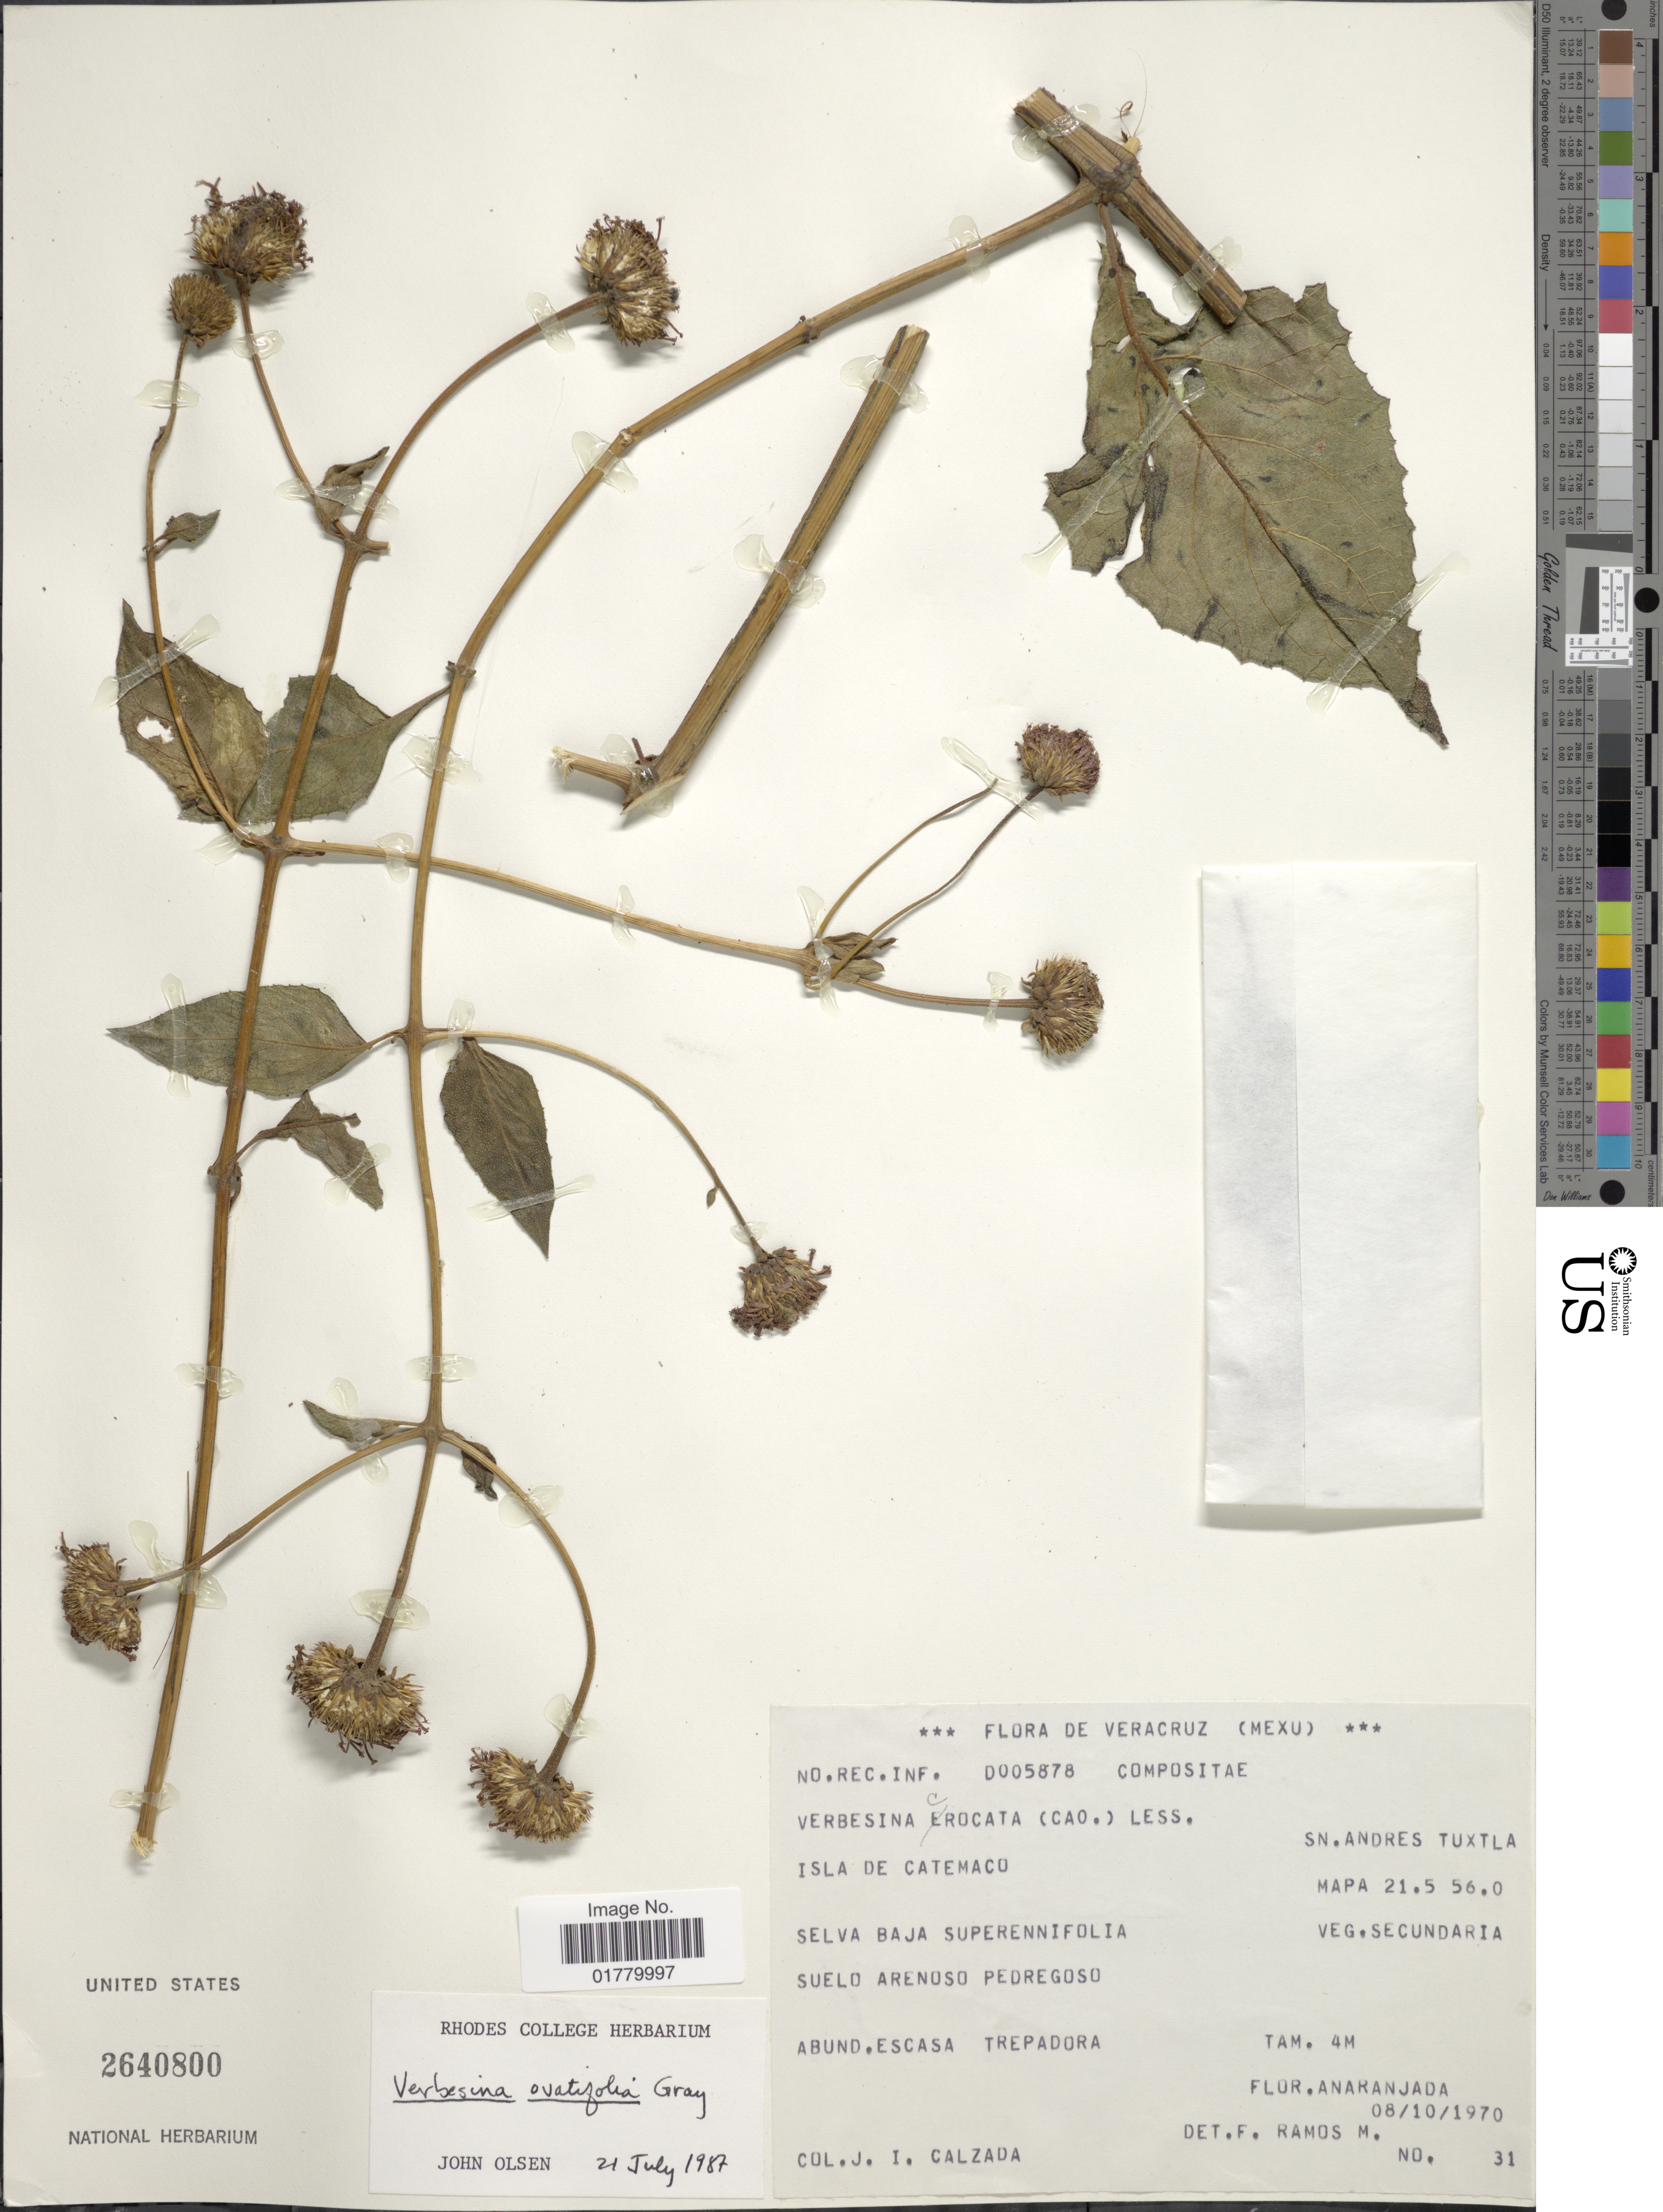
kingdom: Plantae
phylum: Tracheophyta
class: Magnoliopsida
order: Asterales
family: Asteraceae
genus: Verbesina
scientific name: Verbesina ovatifolia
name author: A. Gray ex Hemsl.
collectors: J. I. Calzada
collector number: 31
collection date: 1970-10-08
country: Guatemala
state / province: Alta Verapaz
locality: Veracruz, Isla de Catemaco, Sn. Andres Tuxtla, Selva Baja Superennifolia, Suelo Arenoso Pedregoso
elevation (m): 4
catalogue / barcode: US 2640800